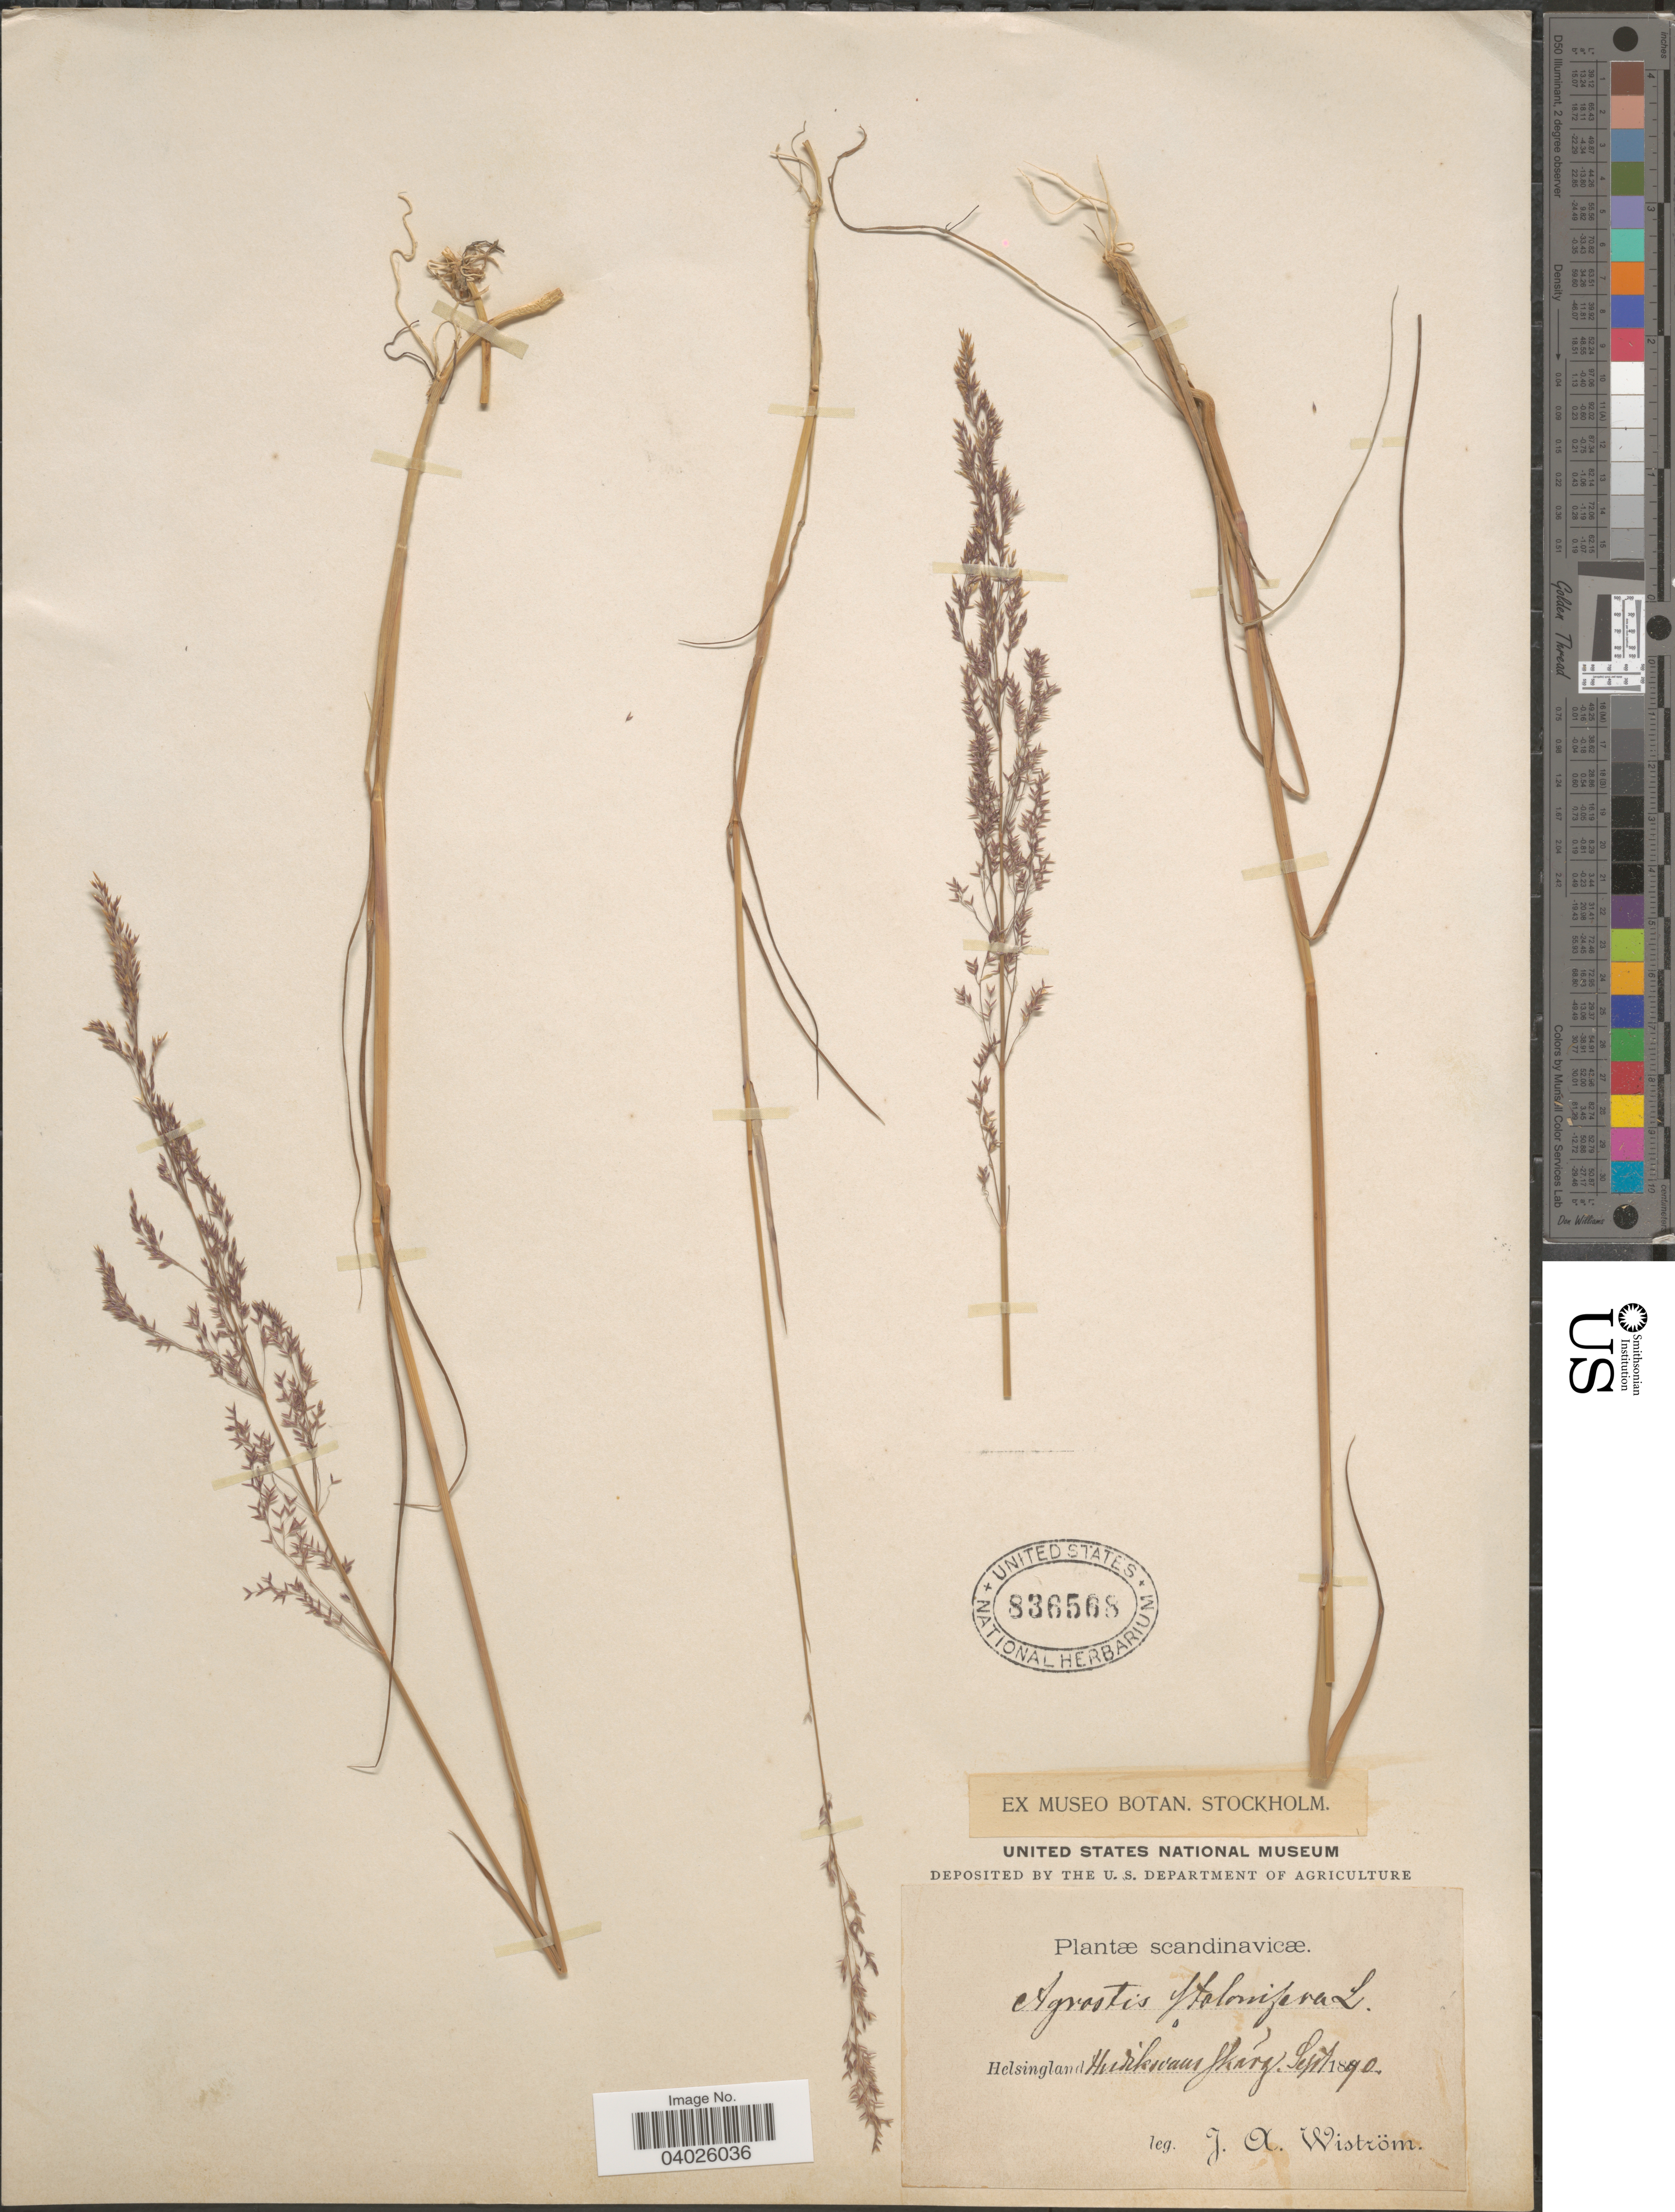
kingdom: Plantae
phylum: Tracheophyta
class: Liliopsida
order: Poales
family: Poaceae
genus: Agrostis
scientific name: Agrostis stolonifera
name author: L.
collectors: J. Wistrom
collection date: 1890-09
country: Sweden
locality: Scandinavicæ. Helsingland, Hudiksvall.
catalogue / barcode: US 836568